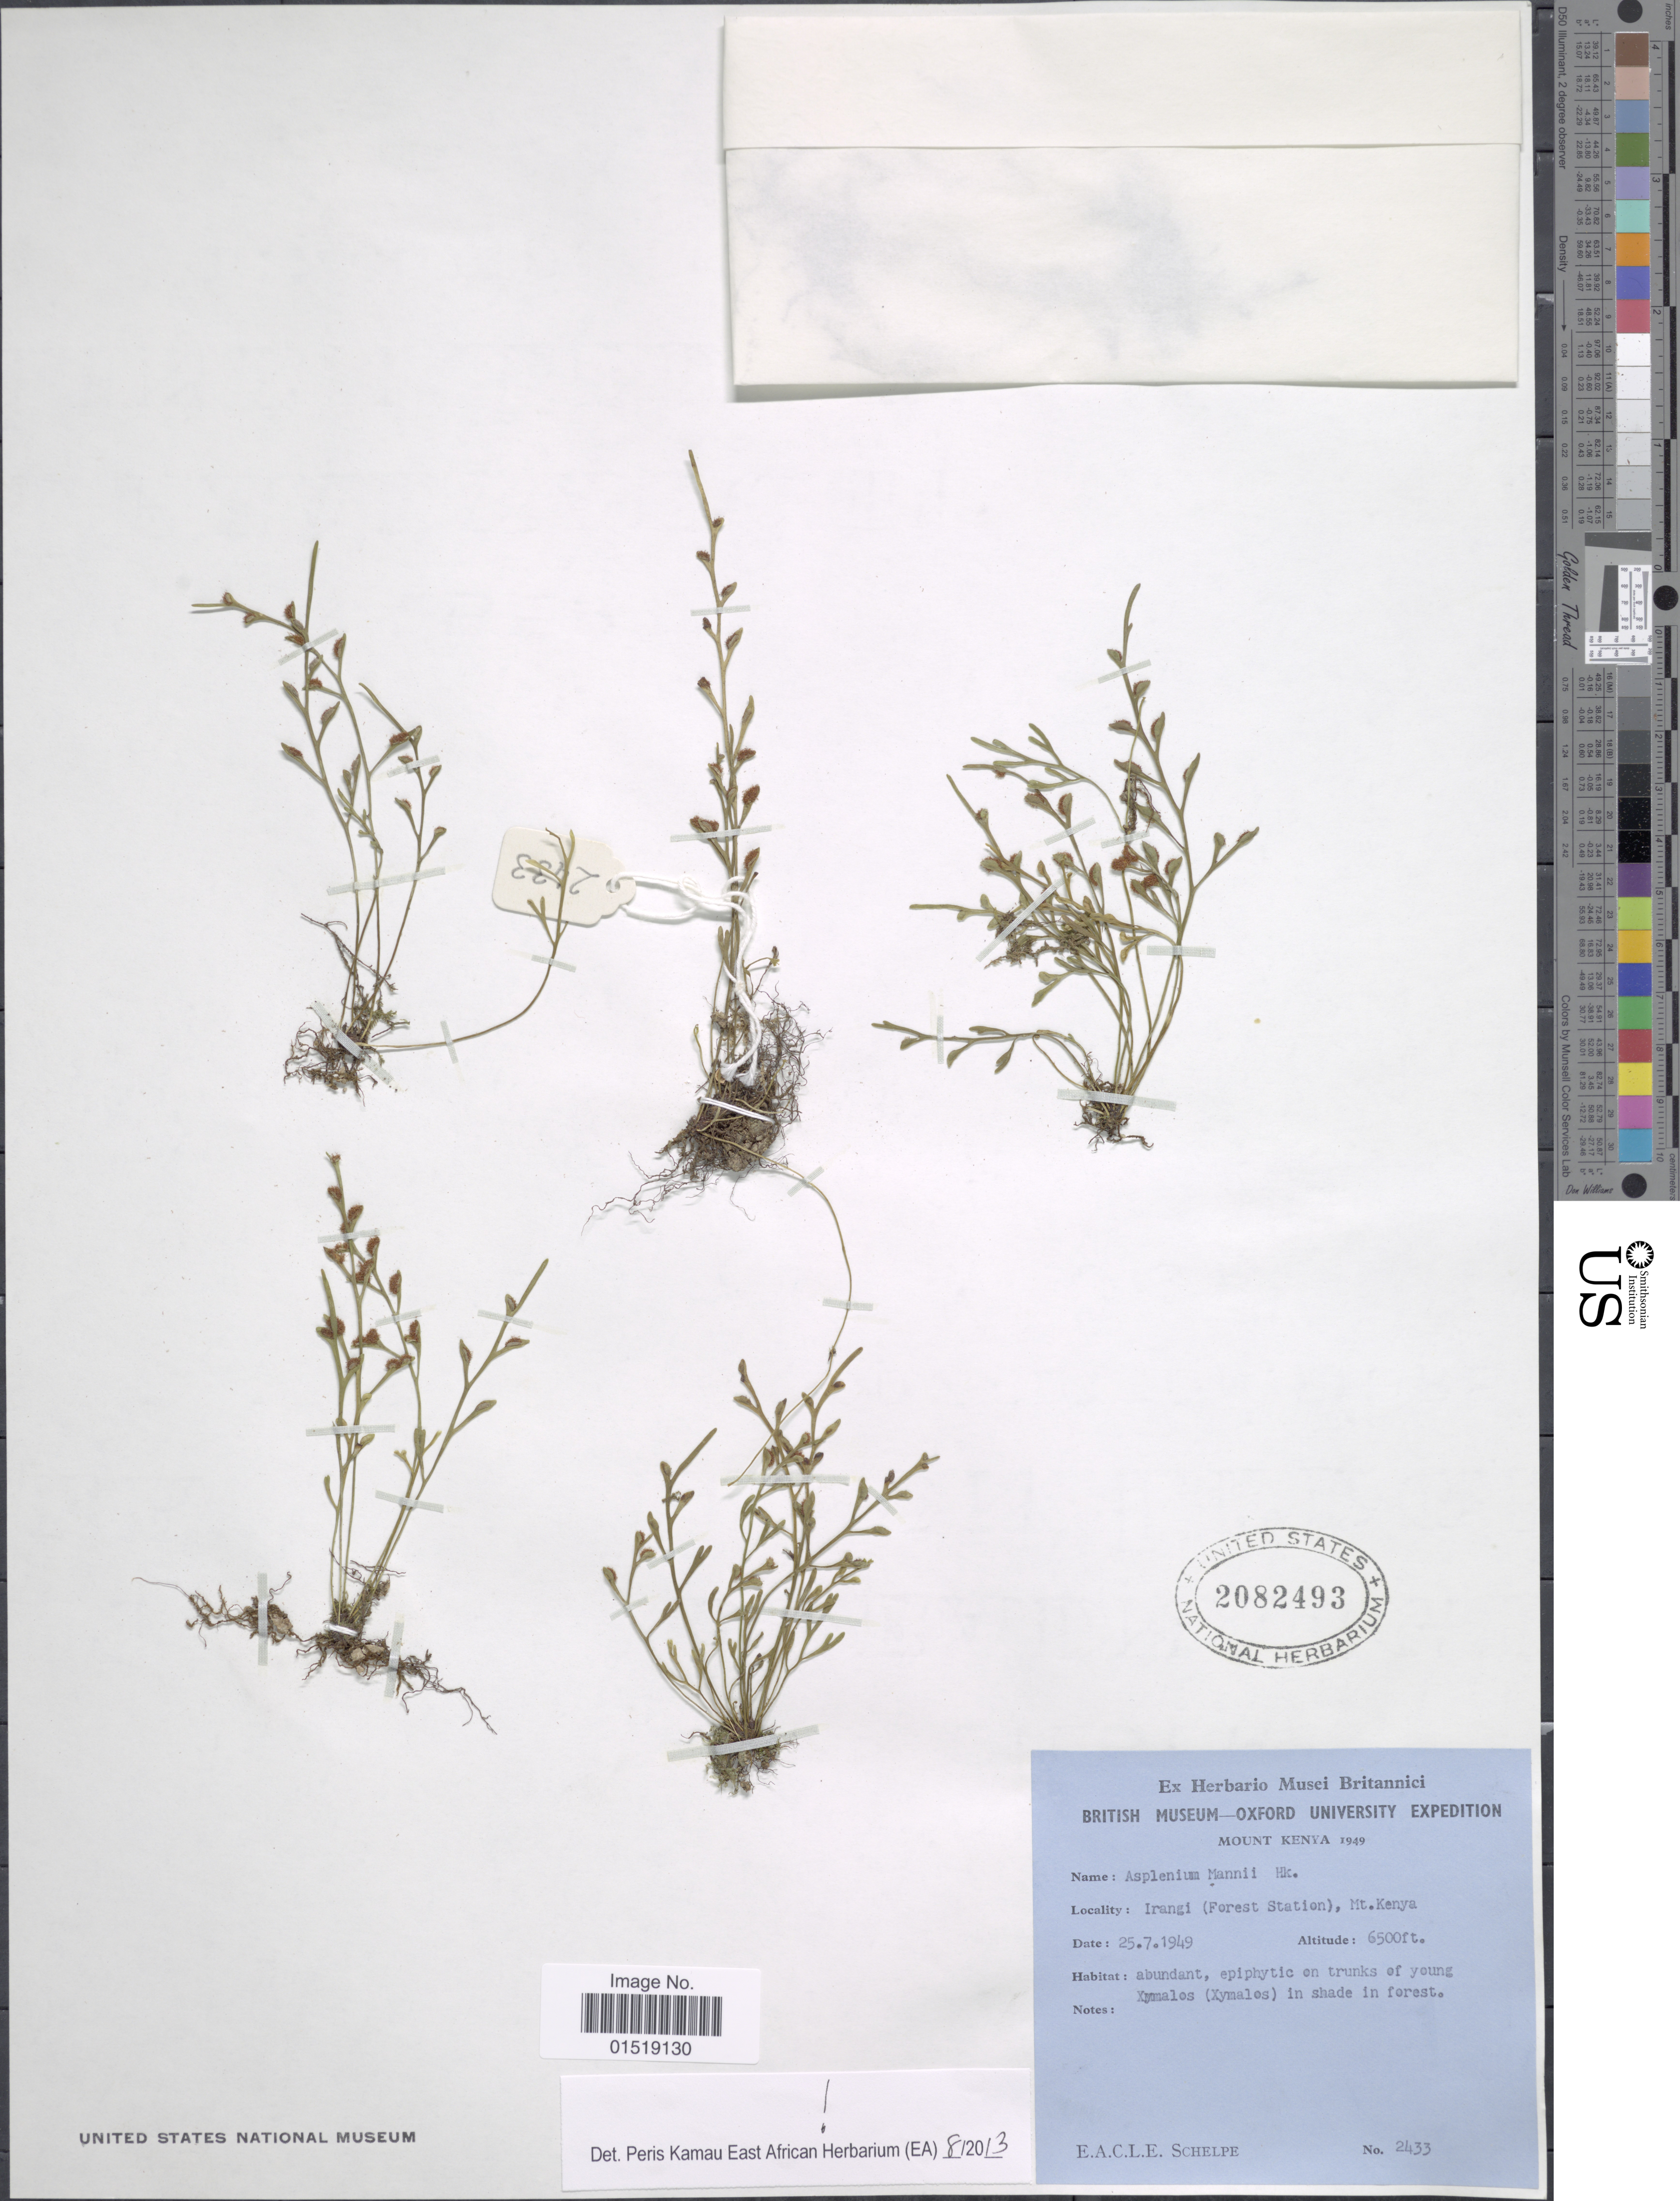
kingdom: Plantae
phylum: Tracheophyta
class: Polypodiopsida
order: Polypodiales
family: Aspleniaceae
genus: Asplenium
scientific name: Asplenium mannii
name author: Hook.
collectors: E. A. C. L. E. Schelpe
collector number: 2433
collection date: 1949-07-25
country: Kenya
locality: Irangi (Forest Station), Mt. Kenya.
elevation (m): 1981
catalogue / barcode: US 2082493